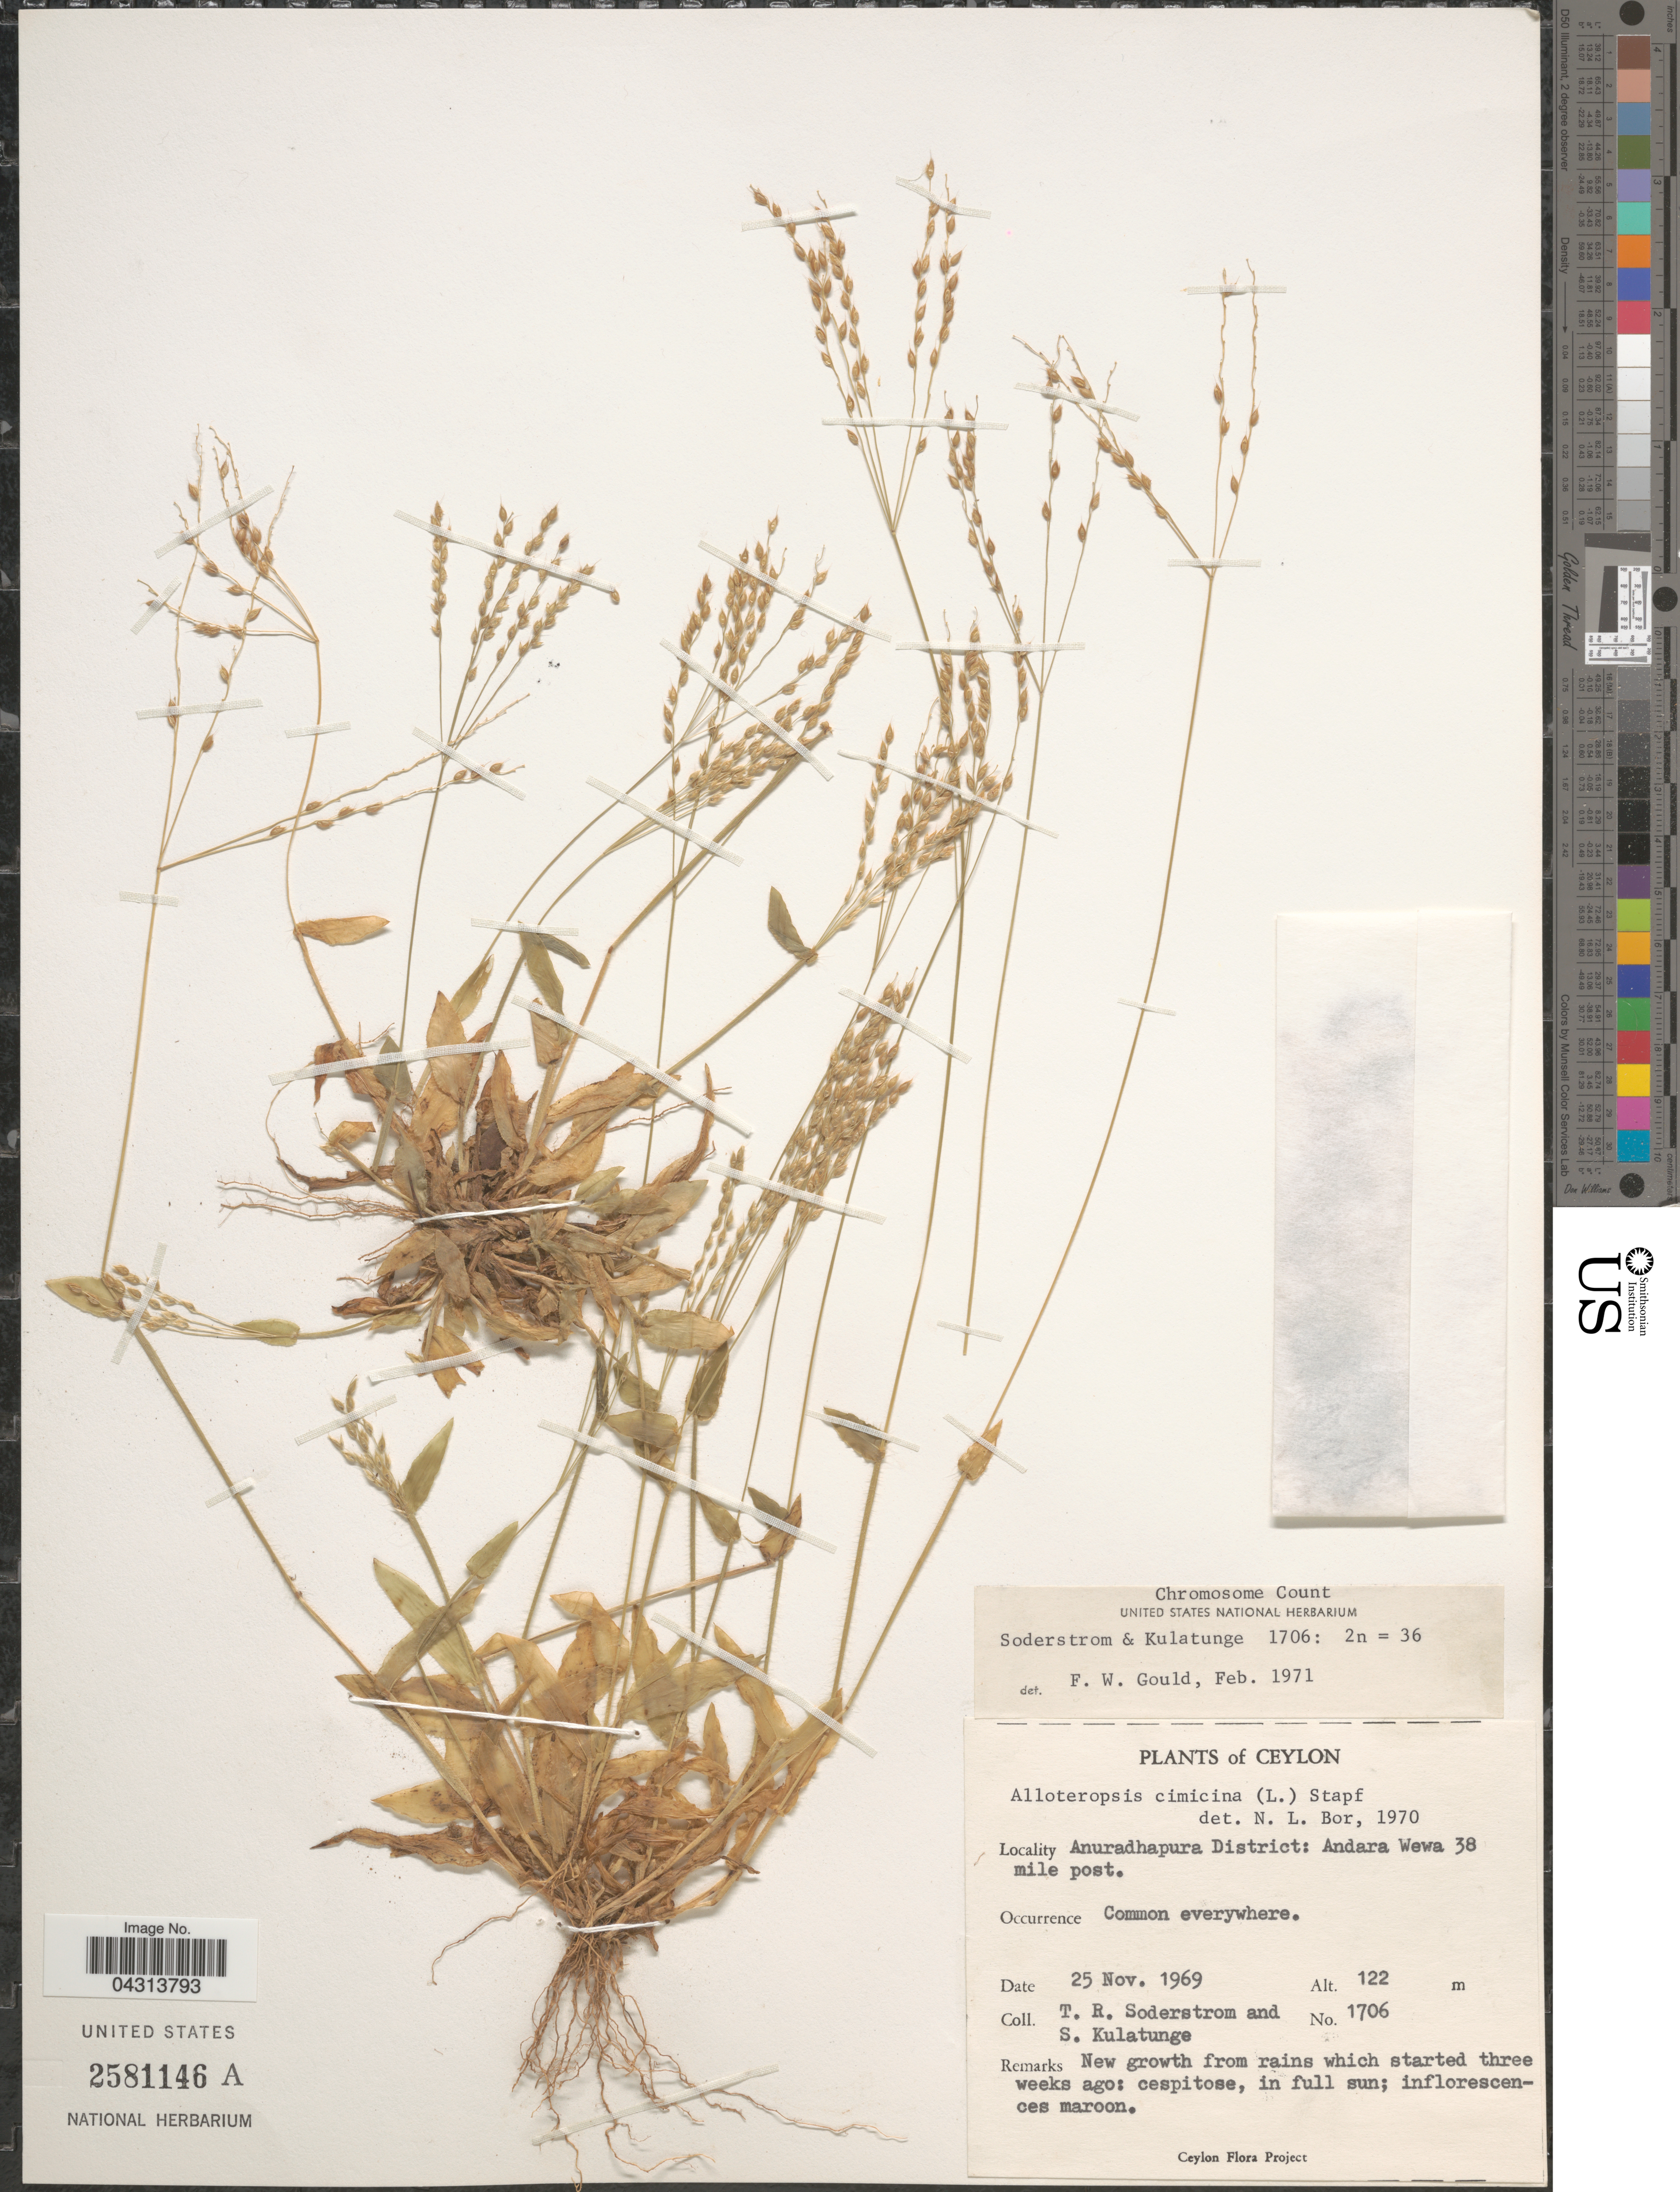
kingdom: Plantae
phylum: Tracheophyta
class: Liliopsida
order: Poales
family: Poaceae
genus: Alloteropsis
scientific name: Alloteropsis cimicina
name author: (L.) Stapf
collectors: T. R. Soderstrom & S. Kulatunge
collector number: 1706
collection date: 1969-11-25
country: Sri Lanka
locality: Ceylon. Anuradhapura District: Andara Wewa 38 mile post.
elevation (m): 122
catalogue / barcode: US 2581146A